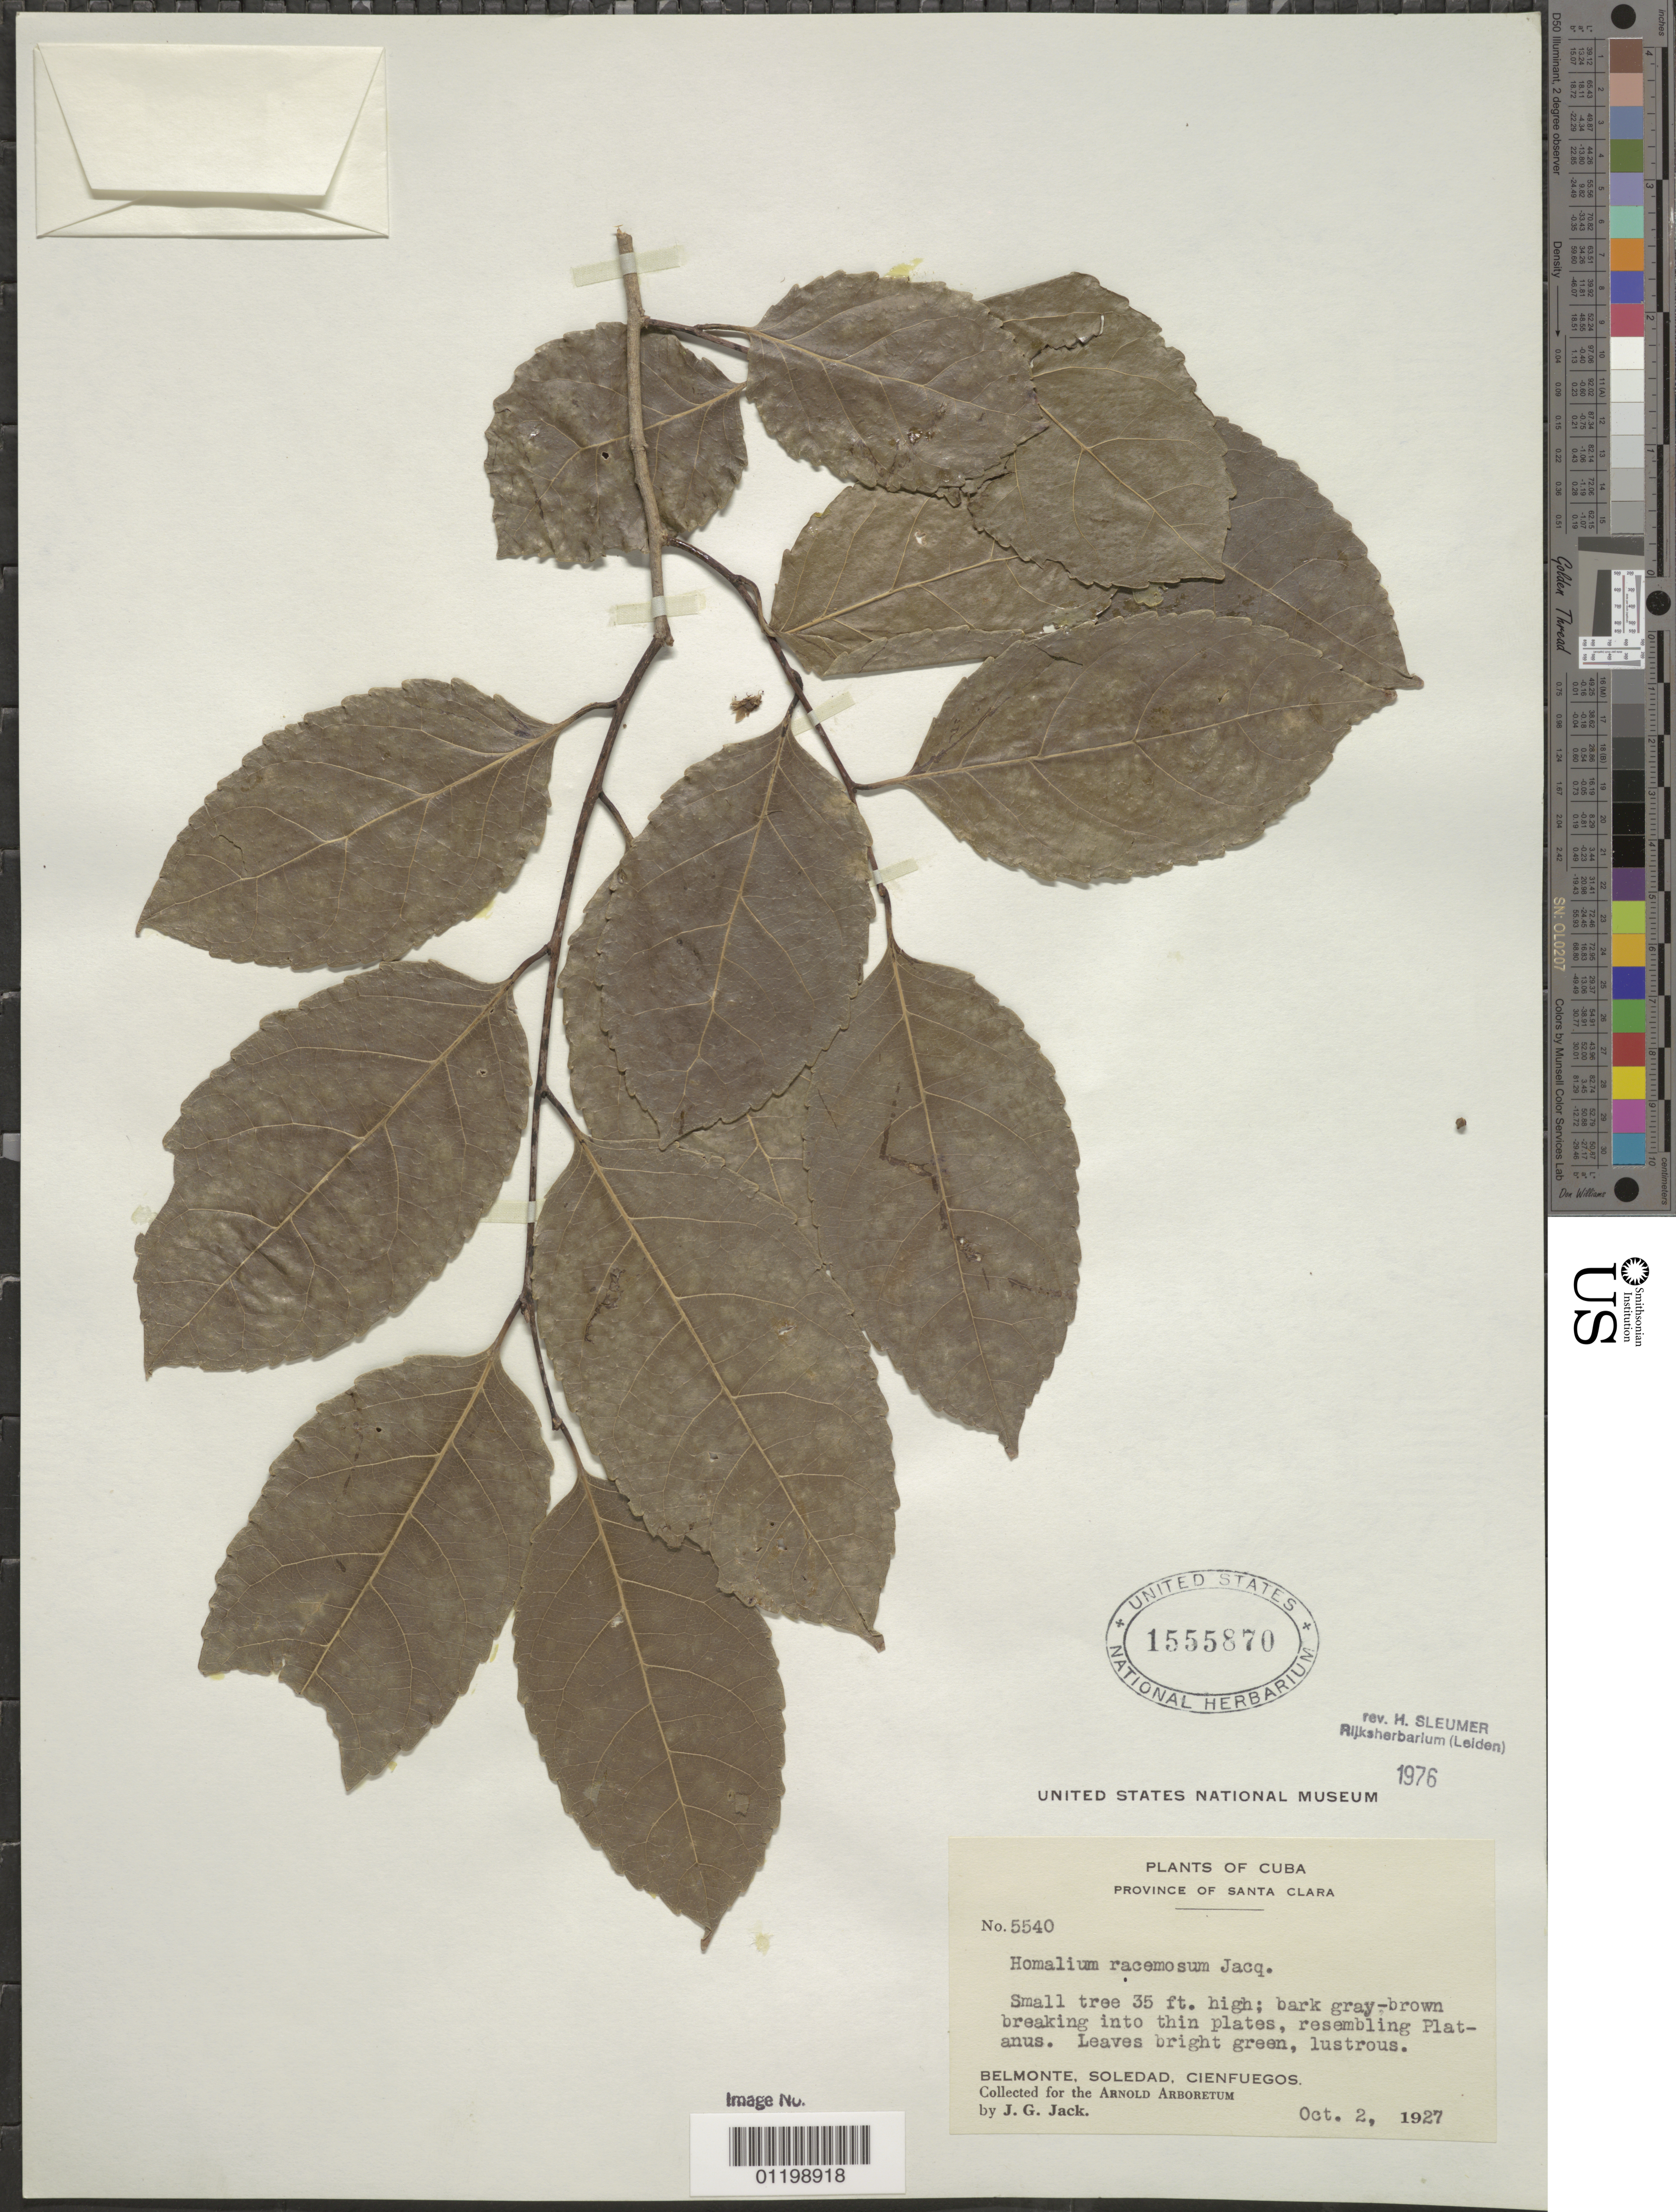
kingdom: Plantae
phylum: Tracheophyta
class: Magnoliopsida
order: Malpighiales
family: Salicaceae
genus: Homalium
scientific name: Homalium racemosum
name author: Jacq.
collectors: J. G. Jack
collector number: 5540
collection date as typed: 02 Oct 1927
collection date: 1927-10-02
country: Cuba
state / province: Las Villas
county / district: Cienfuegos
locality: Belmonte, Soledad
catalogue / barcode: US 1555870